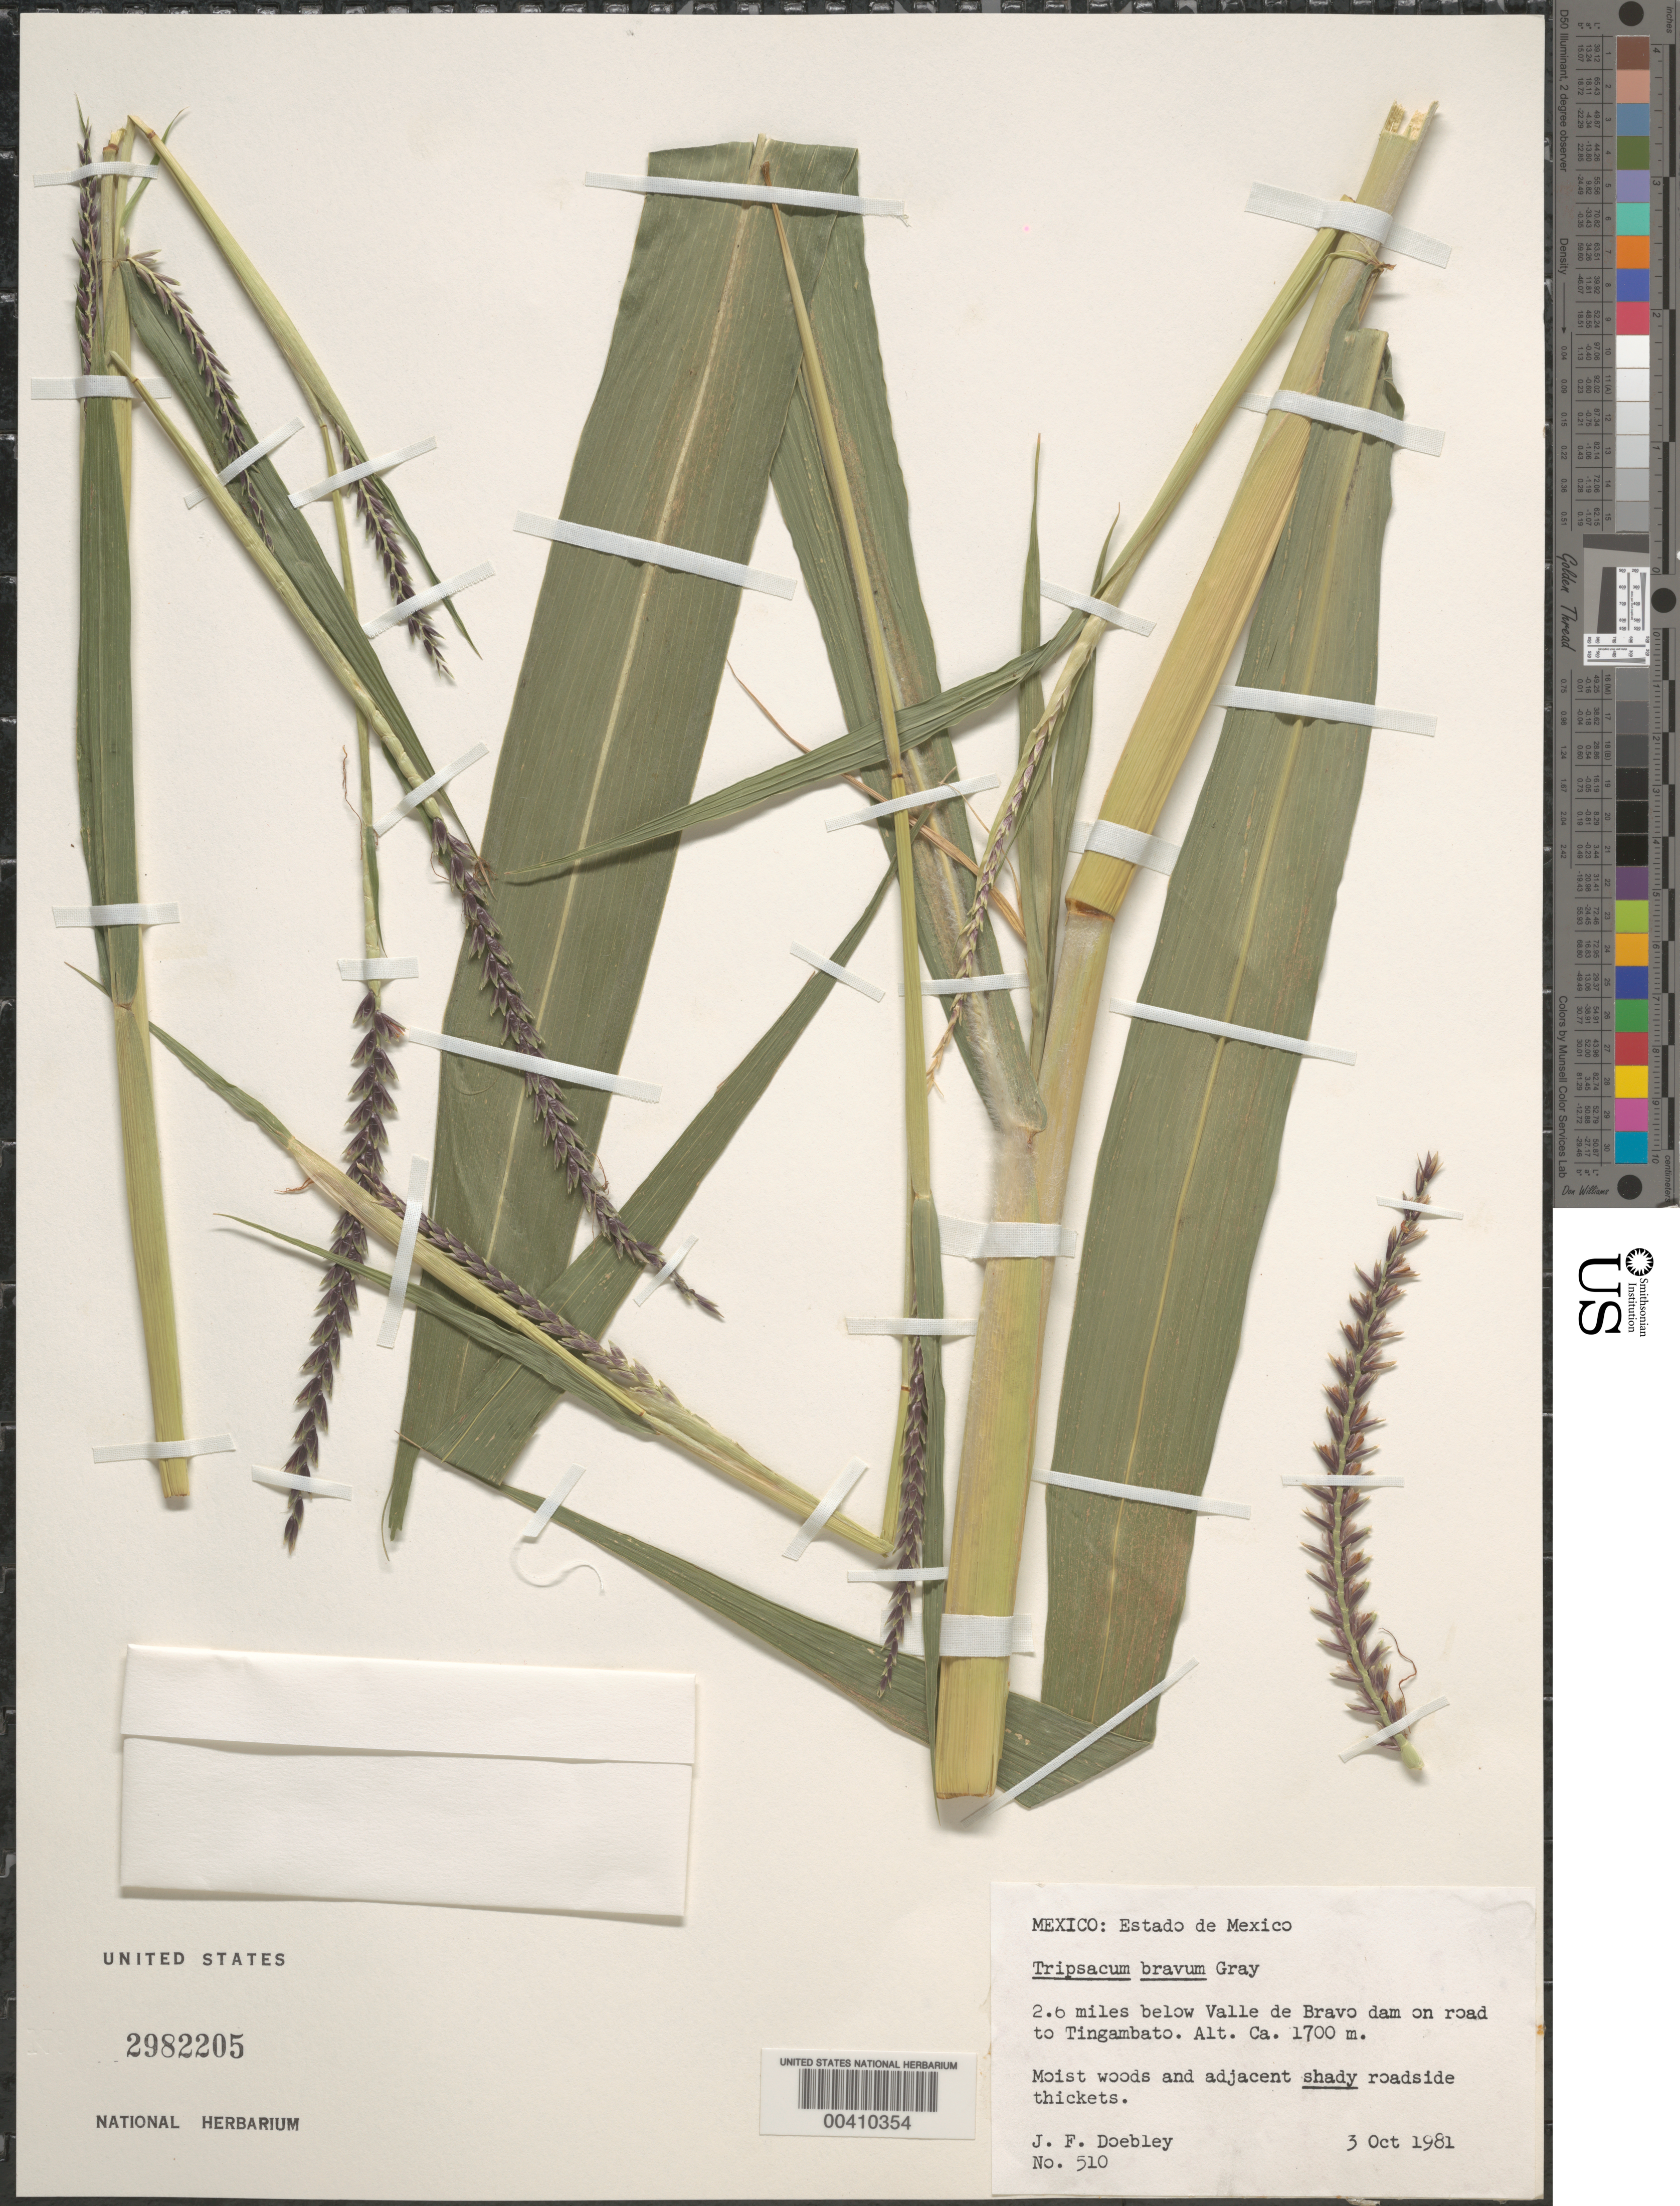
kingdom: Plantae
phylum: Tracheophyta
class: Liliopsida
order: Poales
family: Poaceae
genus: Tripsacum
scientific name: Tripsacum bravum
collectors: J. F. Doebley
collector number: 510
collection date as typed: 3 Oct 1981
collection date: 1981-10-03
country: Mexico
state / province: México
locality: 2.6 mi below Valle de Bravo dam on road to Tingambato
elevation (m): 1700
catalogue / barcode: US 2982205